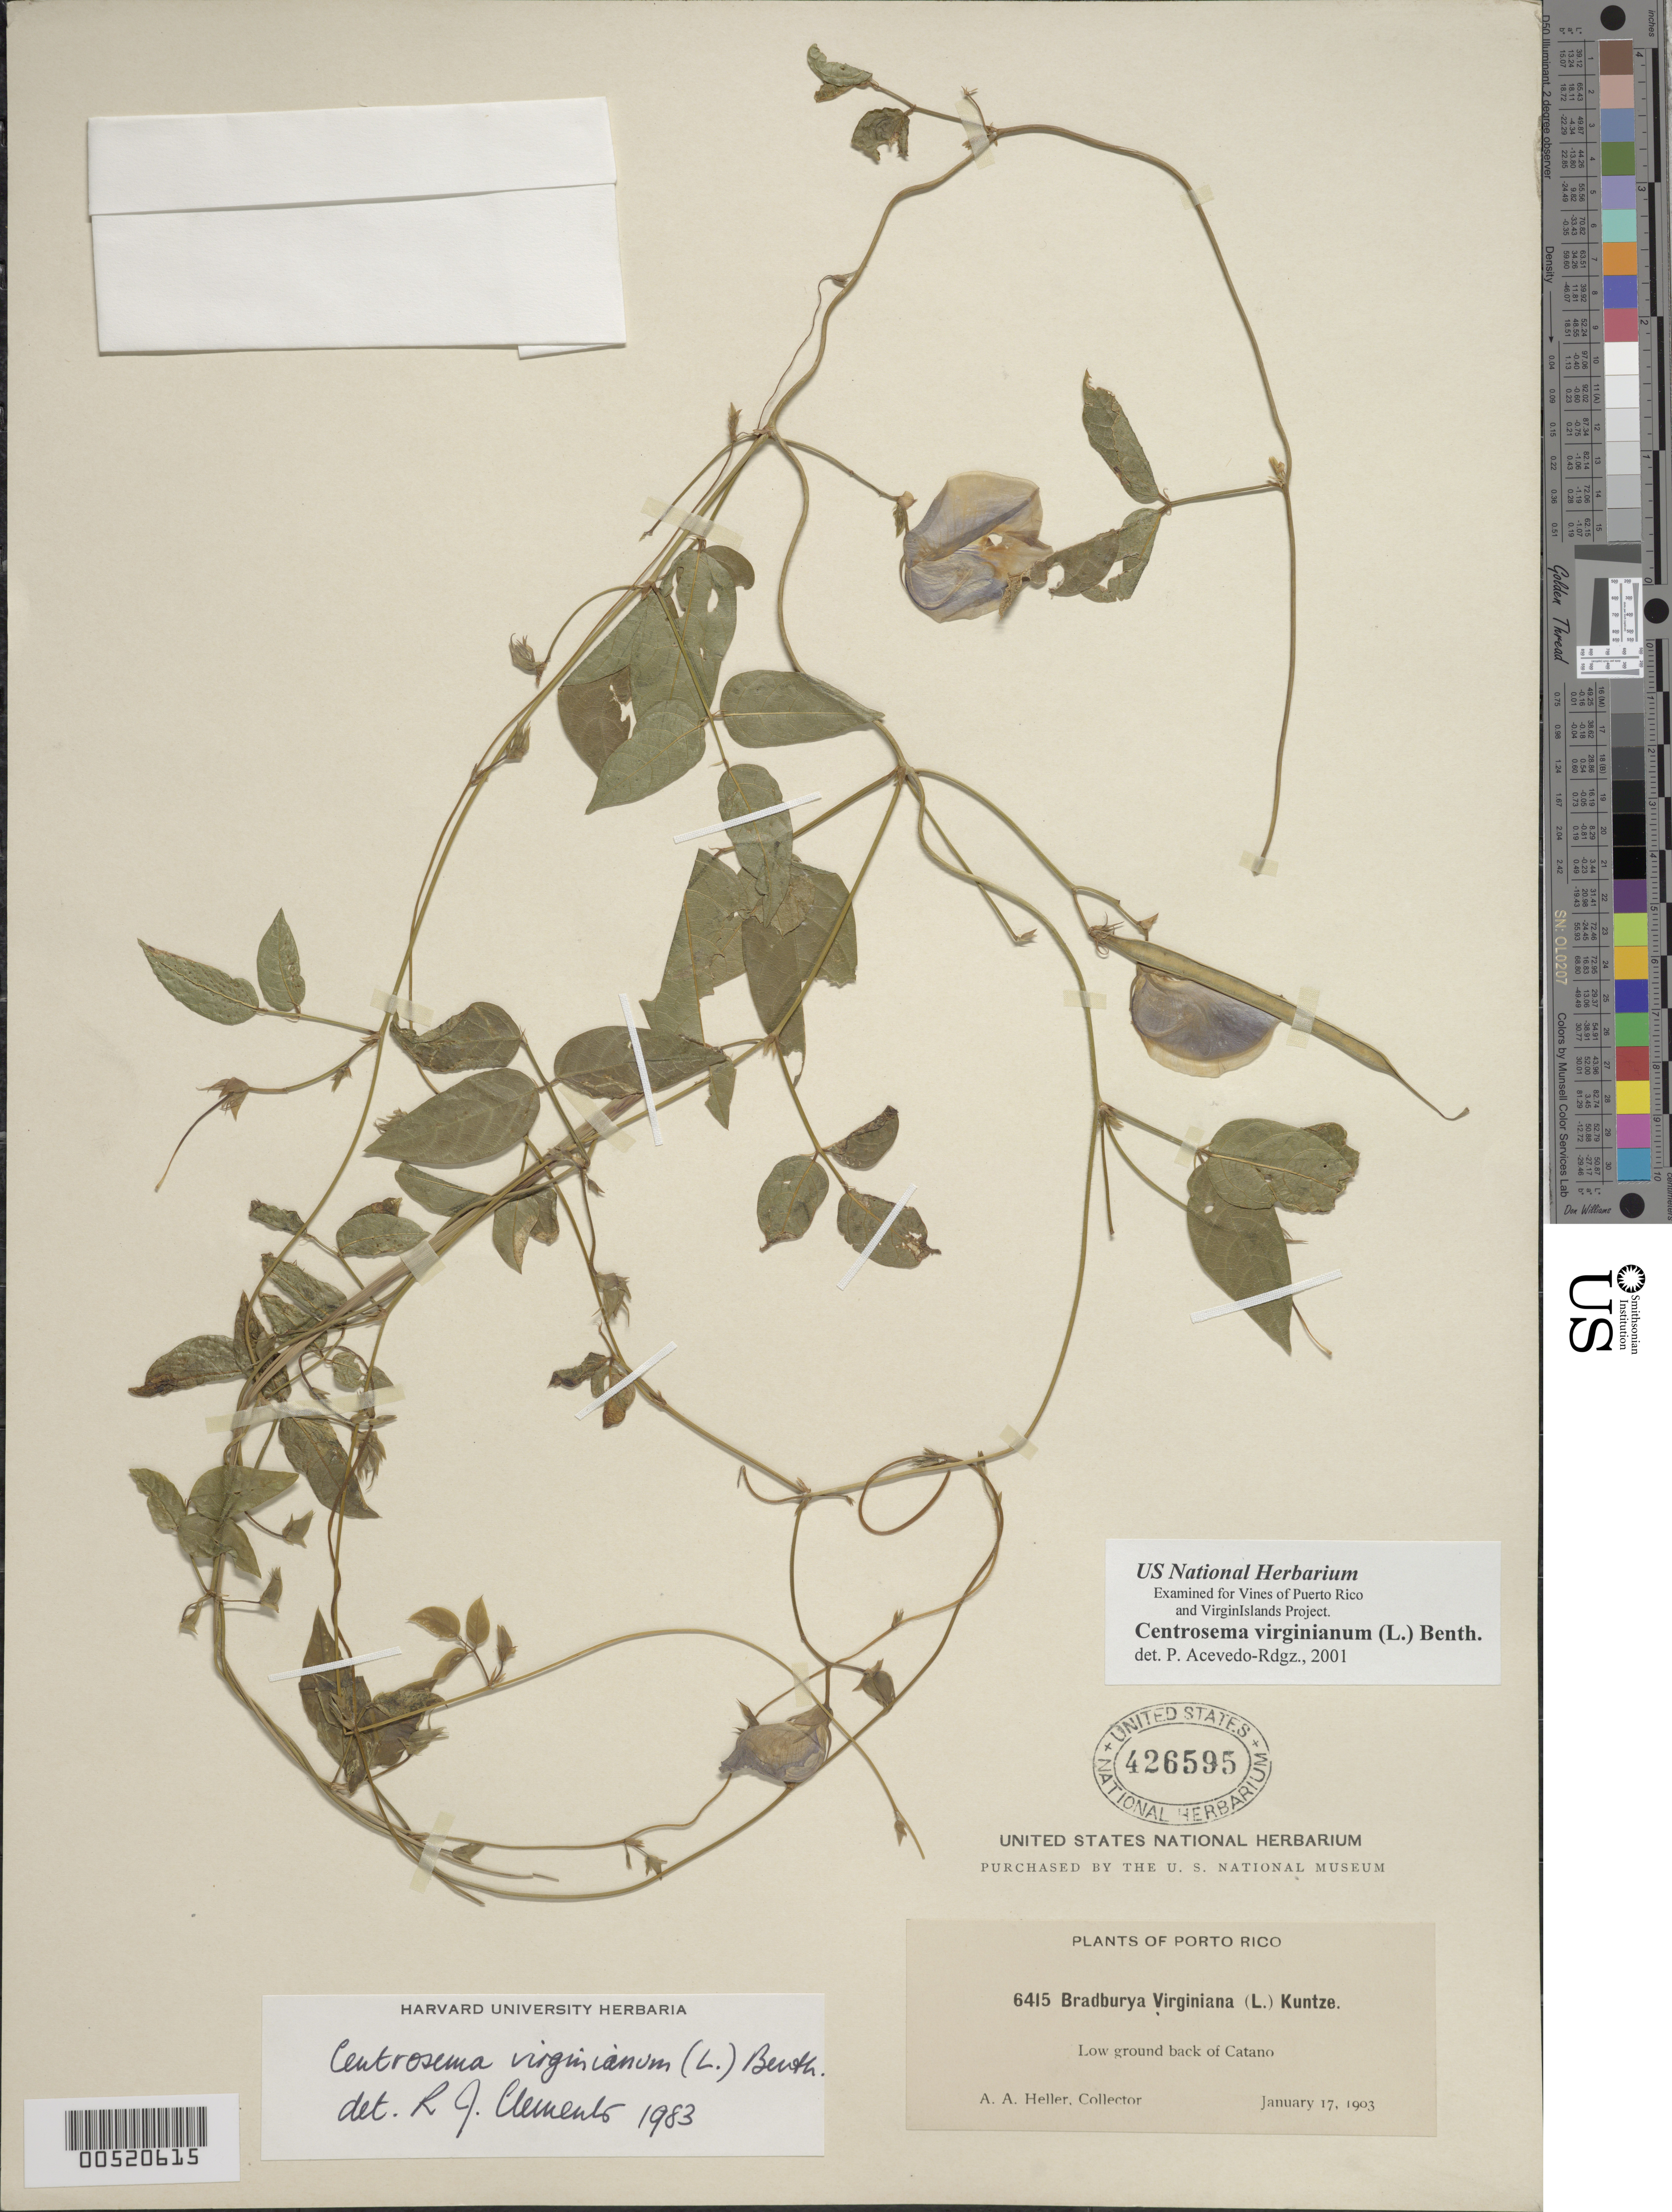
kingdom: Plantae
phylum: Tracheophyta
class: Magnoliopsida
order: Fabales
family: Fabaceae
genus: Centrosema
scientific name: Centrosema virginianum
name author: (L.) Benth.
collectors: -- Heller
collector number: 6415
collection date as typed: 17 Jan 1903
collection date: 1903-01-17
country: Puerto Rico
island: Greater Antilles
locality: back of Cataño. Low ground.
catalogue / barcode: US 426595